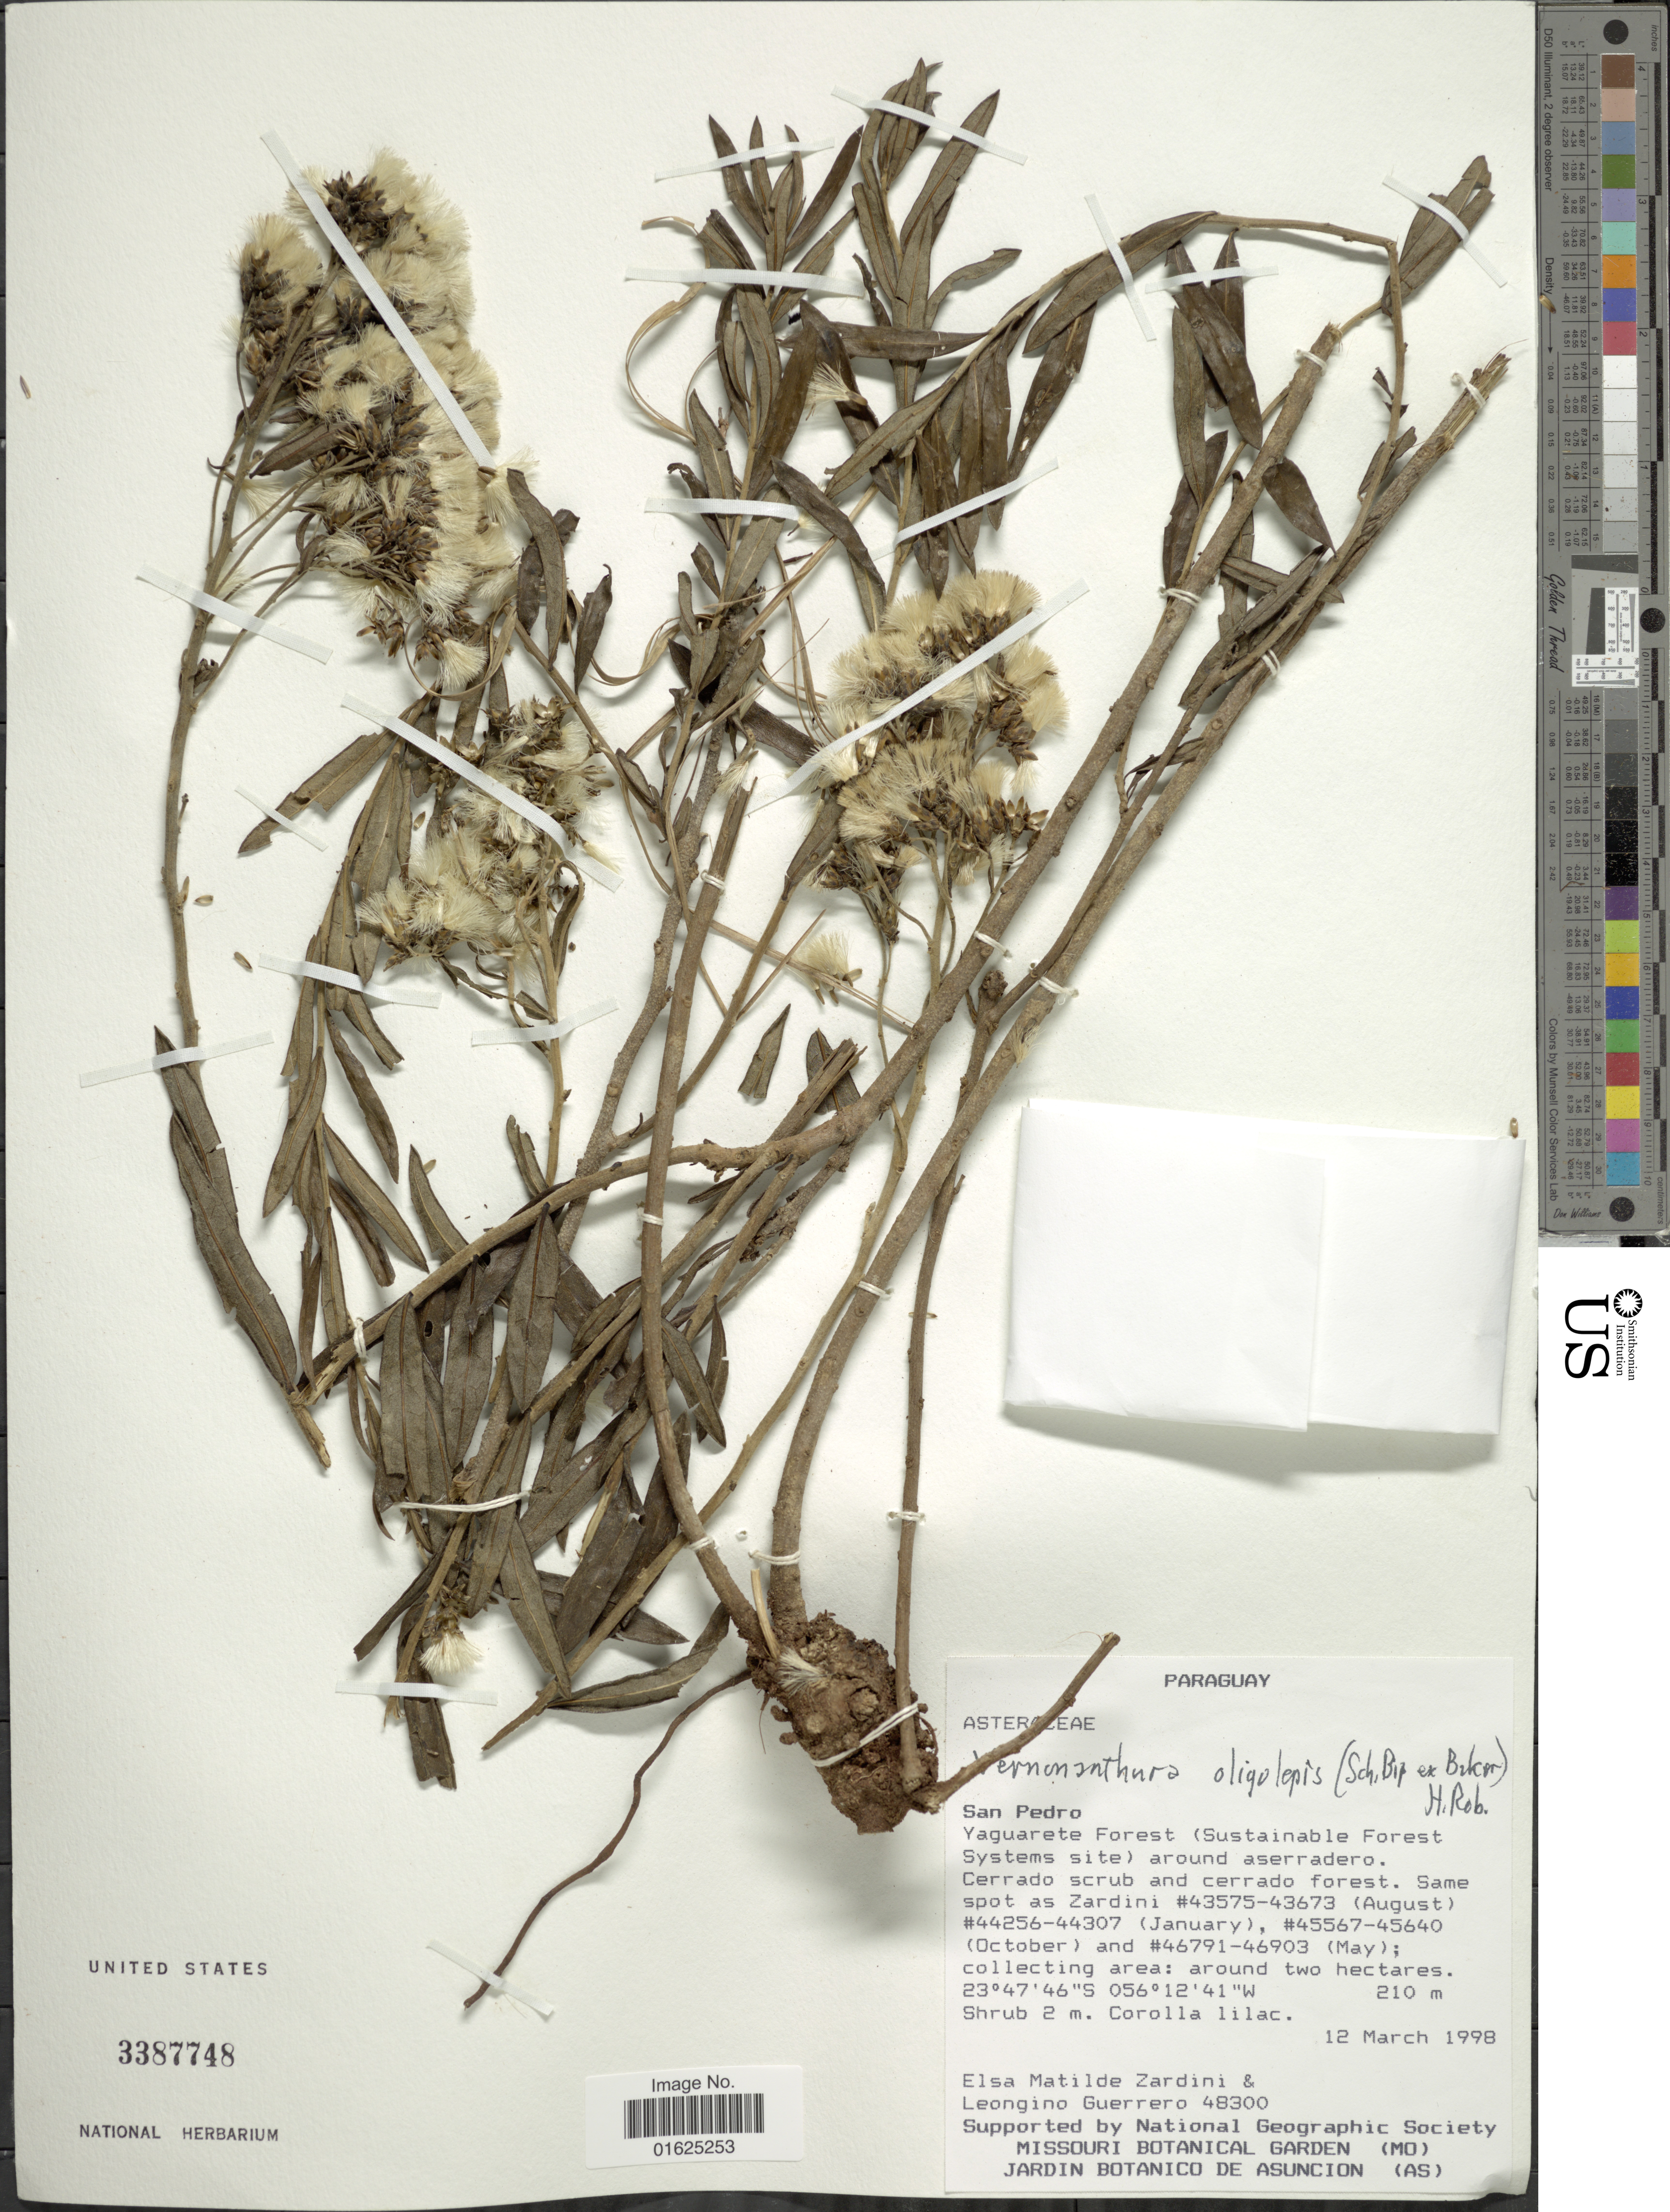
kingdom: Plantae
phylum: Tracheophyta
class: Magnoliopsida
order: Asterales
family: Asteraceae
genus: Vernonanthura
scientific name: Vernonanthura oligolepis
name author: (Sch. Bip. ex Baker) H. Rob.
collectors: E. M. Zardini & L. Guerrero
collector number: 48300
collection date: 1998-03-12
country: Paraguay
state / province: San Pedro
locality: Yaguareté Forest (Sustainable Forest Systems Site) around aserradero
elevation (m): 210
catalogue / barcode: US 3387748